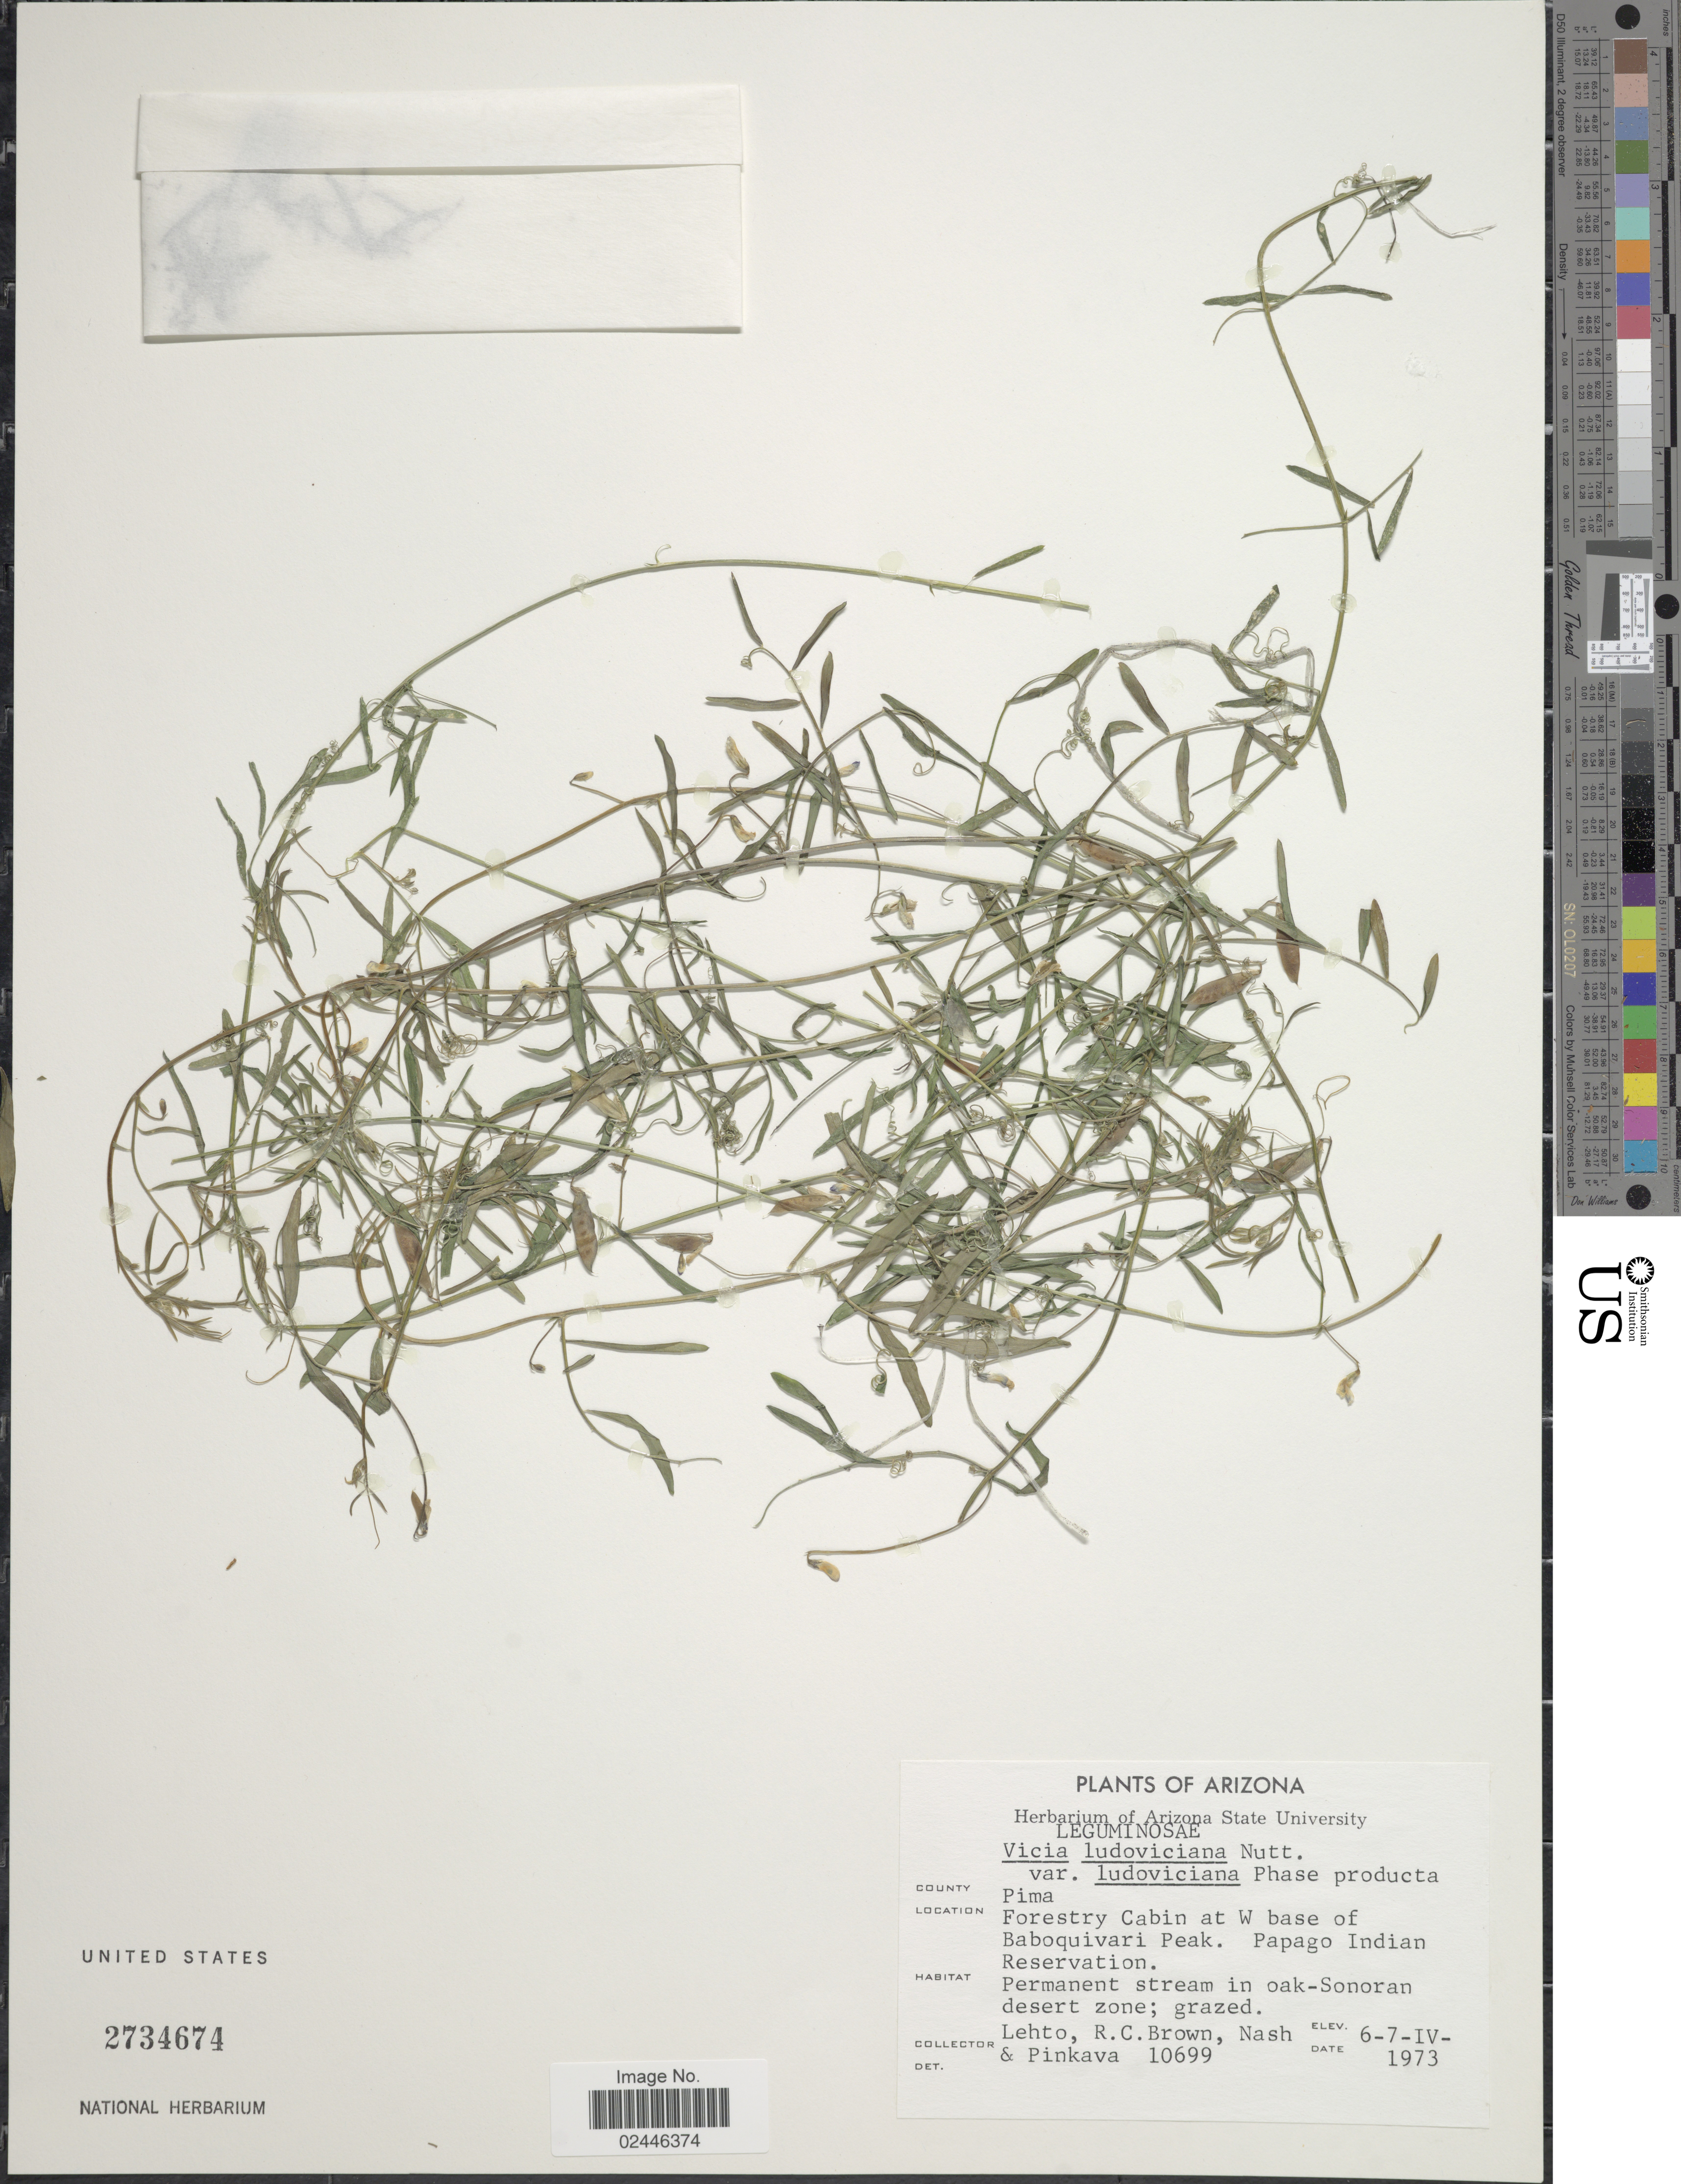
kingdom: Plantae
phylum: Tracheophyta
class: Magnoliopsida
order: Fabales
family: Fabaceae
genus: Vicia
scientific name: Vicia ludoviciana var. ludoviciana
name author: Nutt. ex Torr. & A. Gray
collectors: -. Lehto, R. C. Brown, -- Nash & -. Pinkava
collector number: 10699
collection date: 1973-04-06/1973-04-07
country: United States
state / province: Arizona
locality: County Pima, Forestry Cabin at W base of Baboquivari Peak. Papago Indian Reservation, Permanent stream in oak-Sonoran desert zone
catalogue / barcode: US 2734674